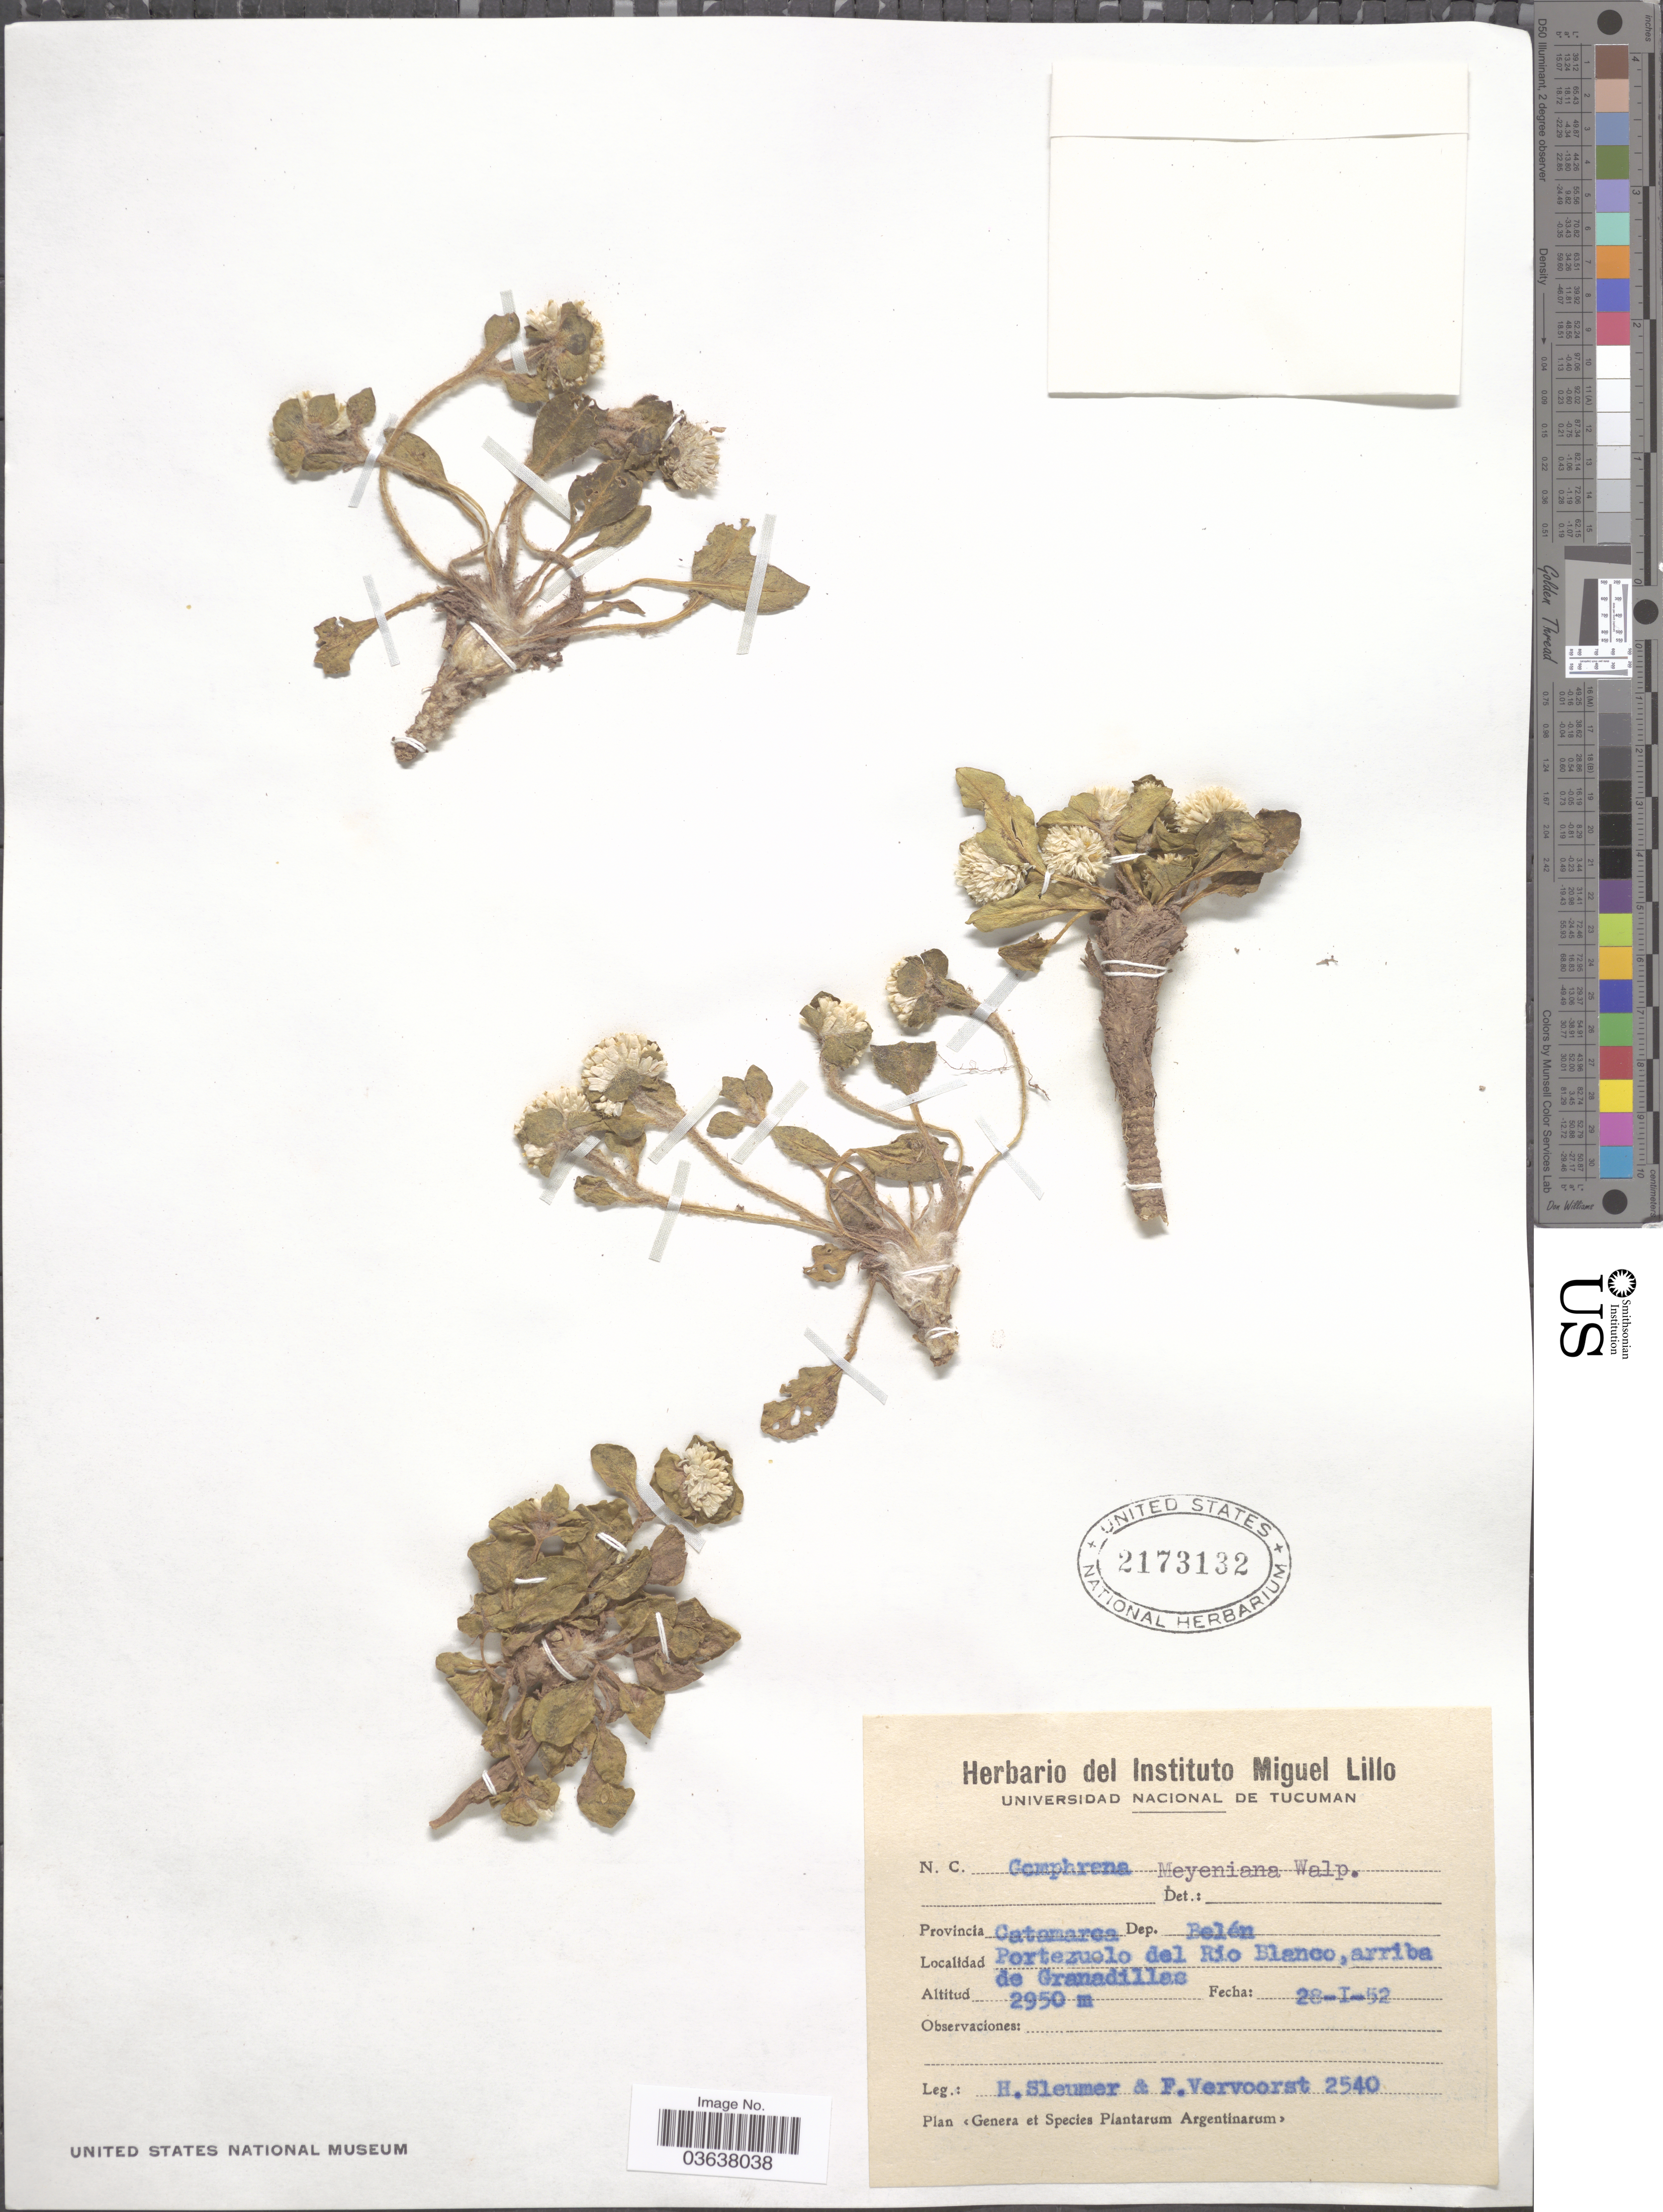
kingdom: Plantae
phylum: Tracheophyta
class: Magnoliopsida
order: Caryophyllales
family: Amaranthaceae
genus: Gomphrena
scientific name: Gomphrena meyeniana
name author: Walp.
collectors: H. O. Sleumer & F. Vervoorst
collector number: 2540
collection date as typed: Transcribed d/m/y: 28/1/52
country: Argentina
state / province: Catamarca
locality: Dep. Belén. Portezuelo del Rio Blanco, arriba de Granadillas.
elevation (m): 2950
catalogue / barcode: US 2173132